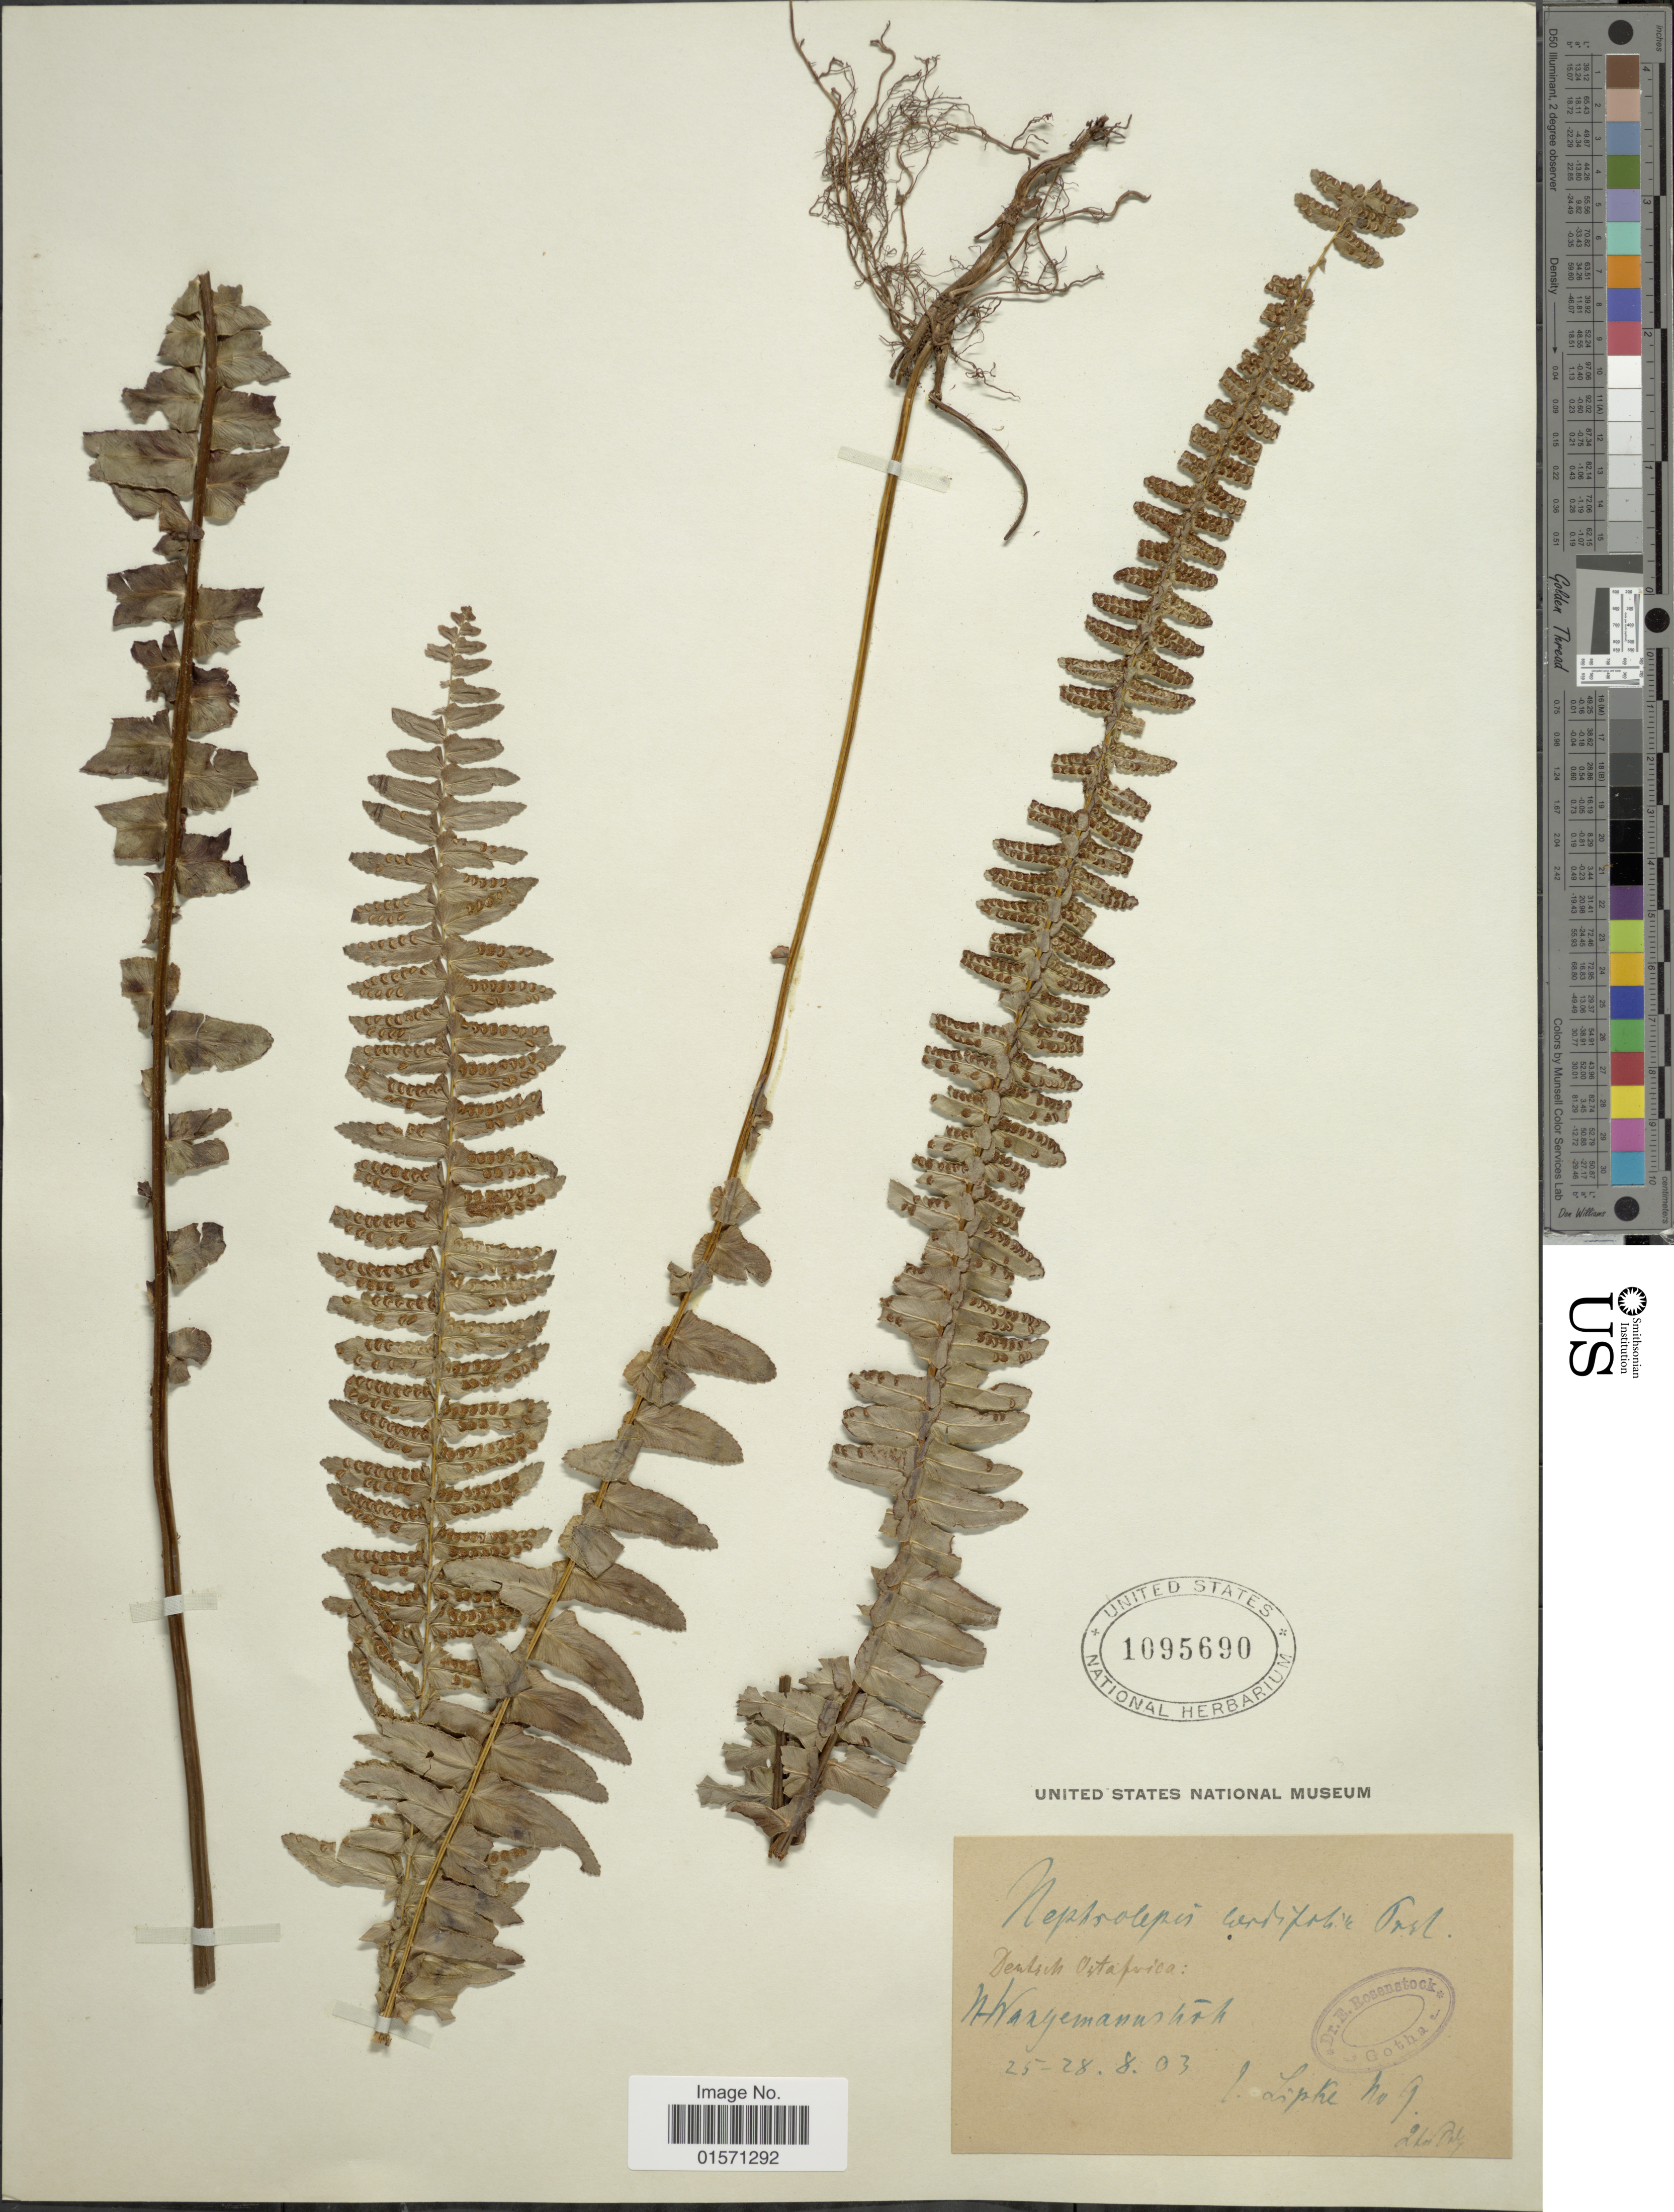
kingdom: Plantae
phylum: Tracheophyta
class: Polypodiopsida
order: Polypodiales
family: Nephrolepidaceae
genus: Nephrolepis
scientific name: Nephrolepis tuberosa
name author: (Willd.) C. Presl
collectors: Lipke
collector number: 9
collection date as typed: Transcribed d/m/y: 25/8/3 to 28/8/3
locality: Deutsch Ostafrica: N-Wanyemannstrit [interpreted]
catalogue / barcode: US 1095690